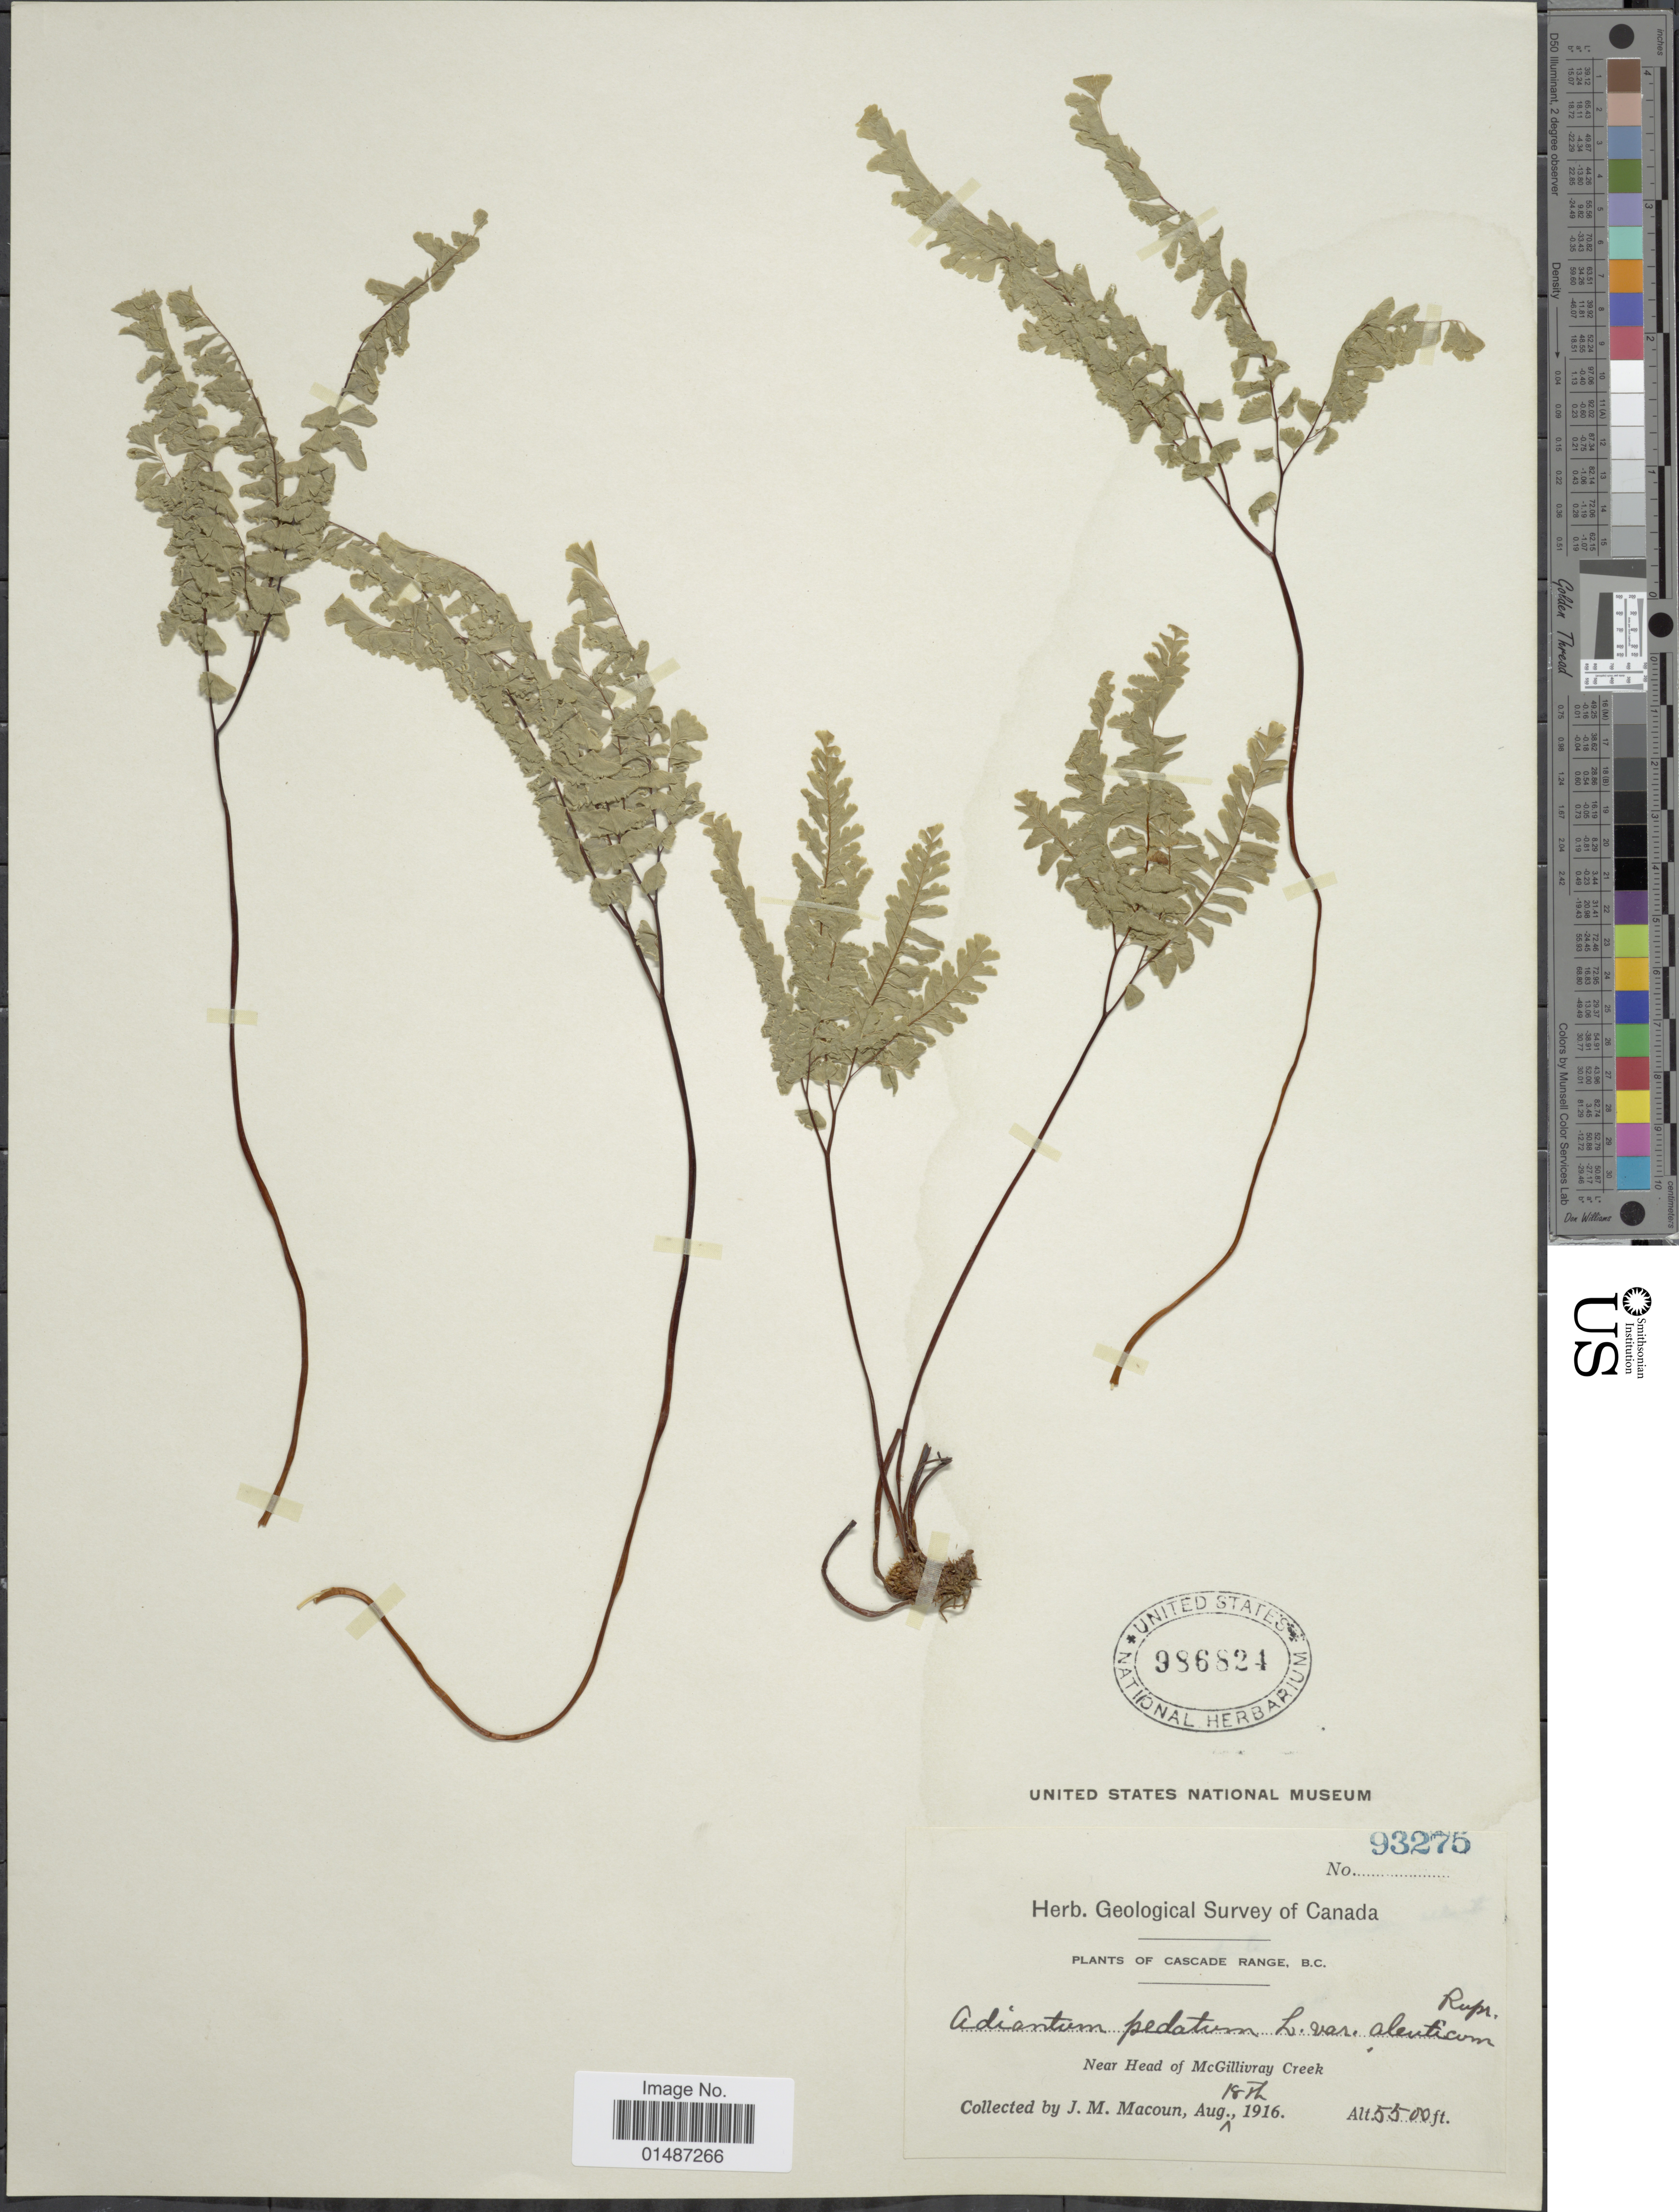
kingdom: Plantae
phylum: Tracheophyta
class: Polypodiopsida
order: Polypodiales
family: Pteridaceae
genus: Adiantum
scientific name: Adiantum pedatum subsp. aleuticum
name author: (Rupr.) Calder & Roy L. Taylor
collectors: J. M. Macoun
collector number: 93275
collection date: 1916-08-18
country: Canada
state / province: British Columbia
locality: Cascade Range. Near Head of McGillivray Creek.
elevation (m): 1676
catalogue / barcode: US 986824